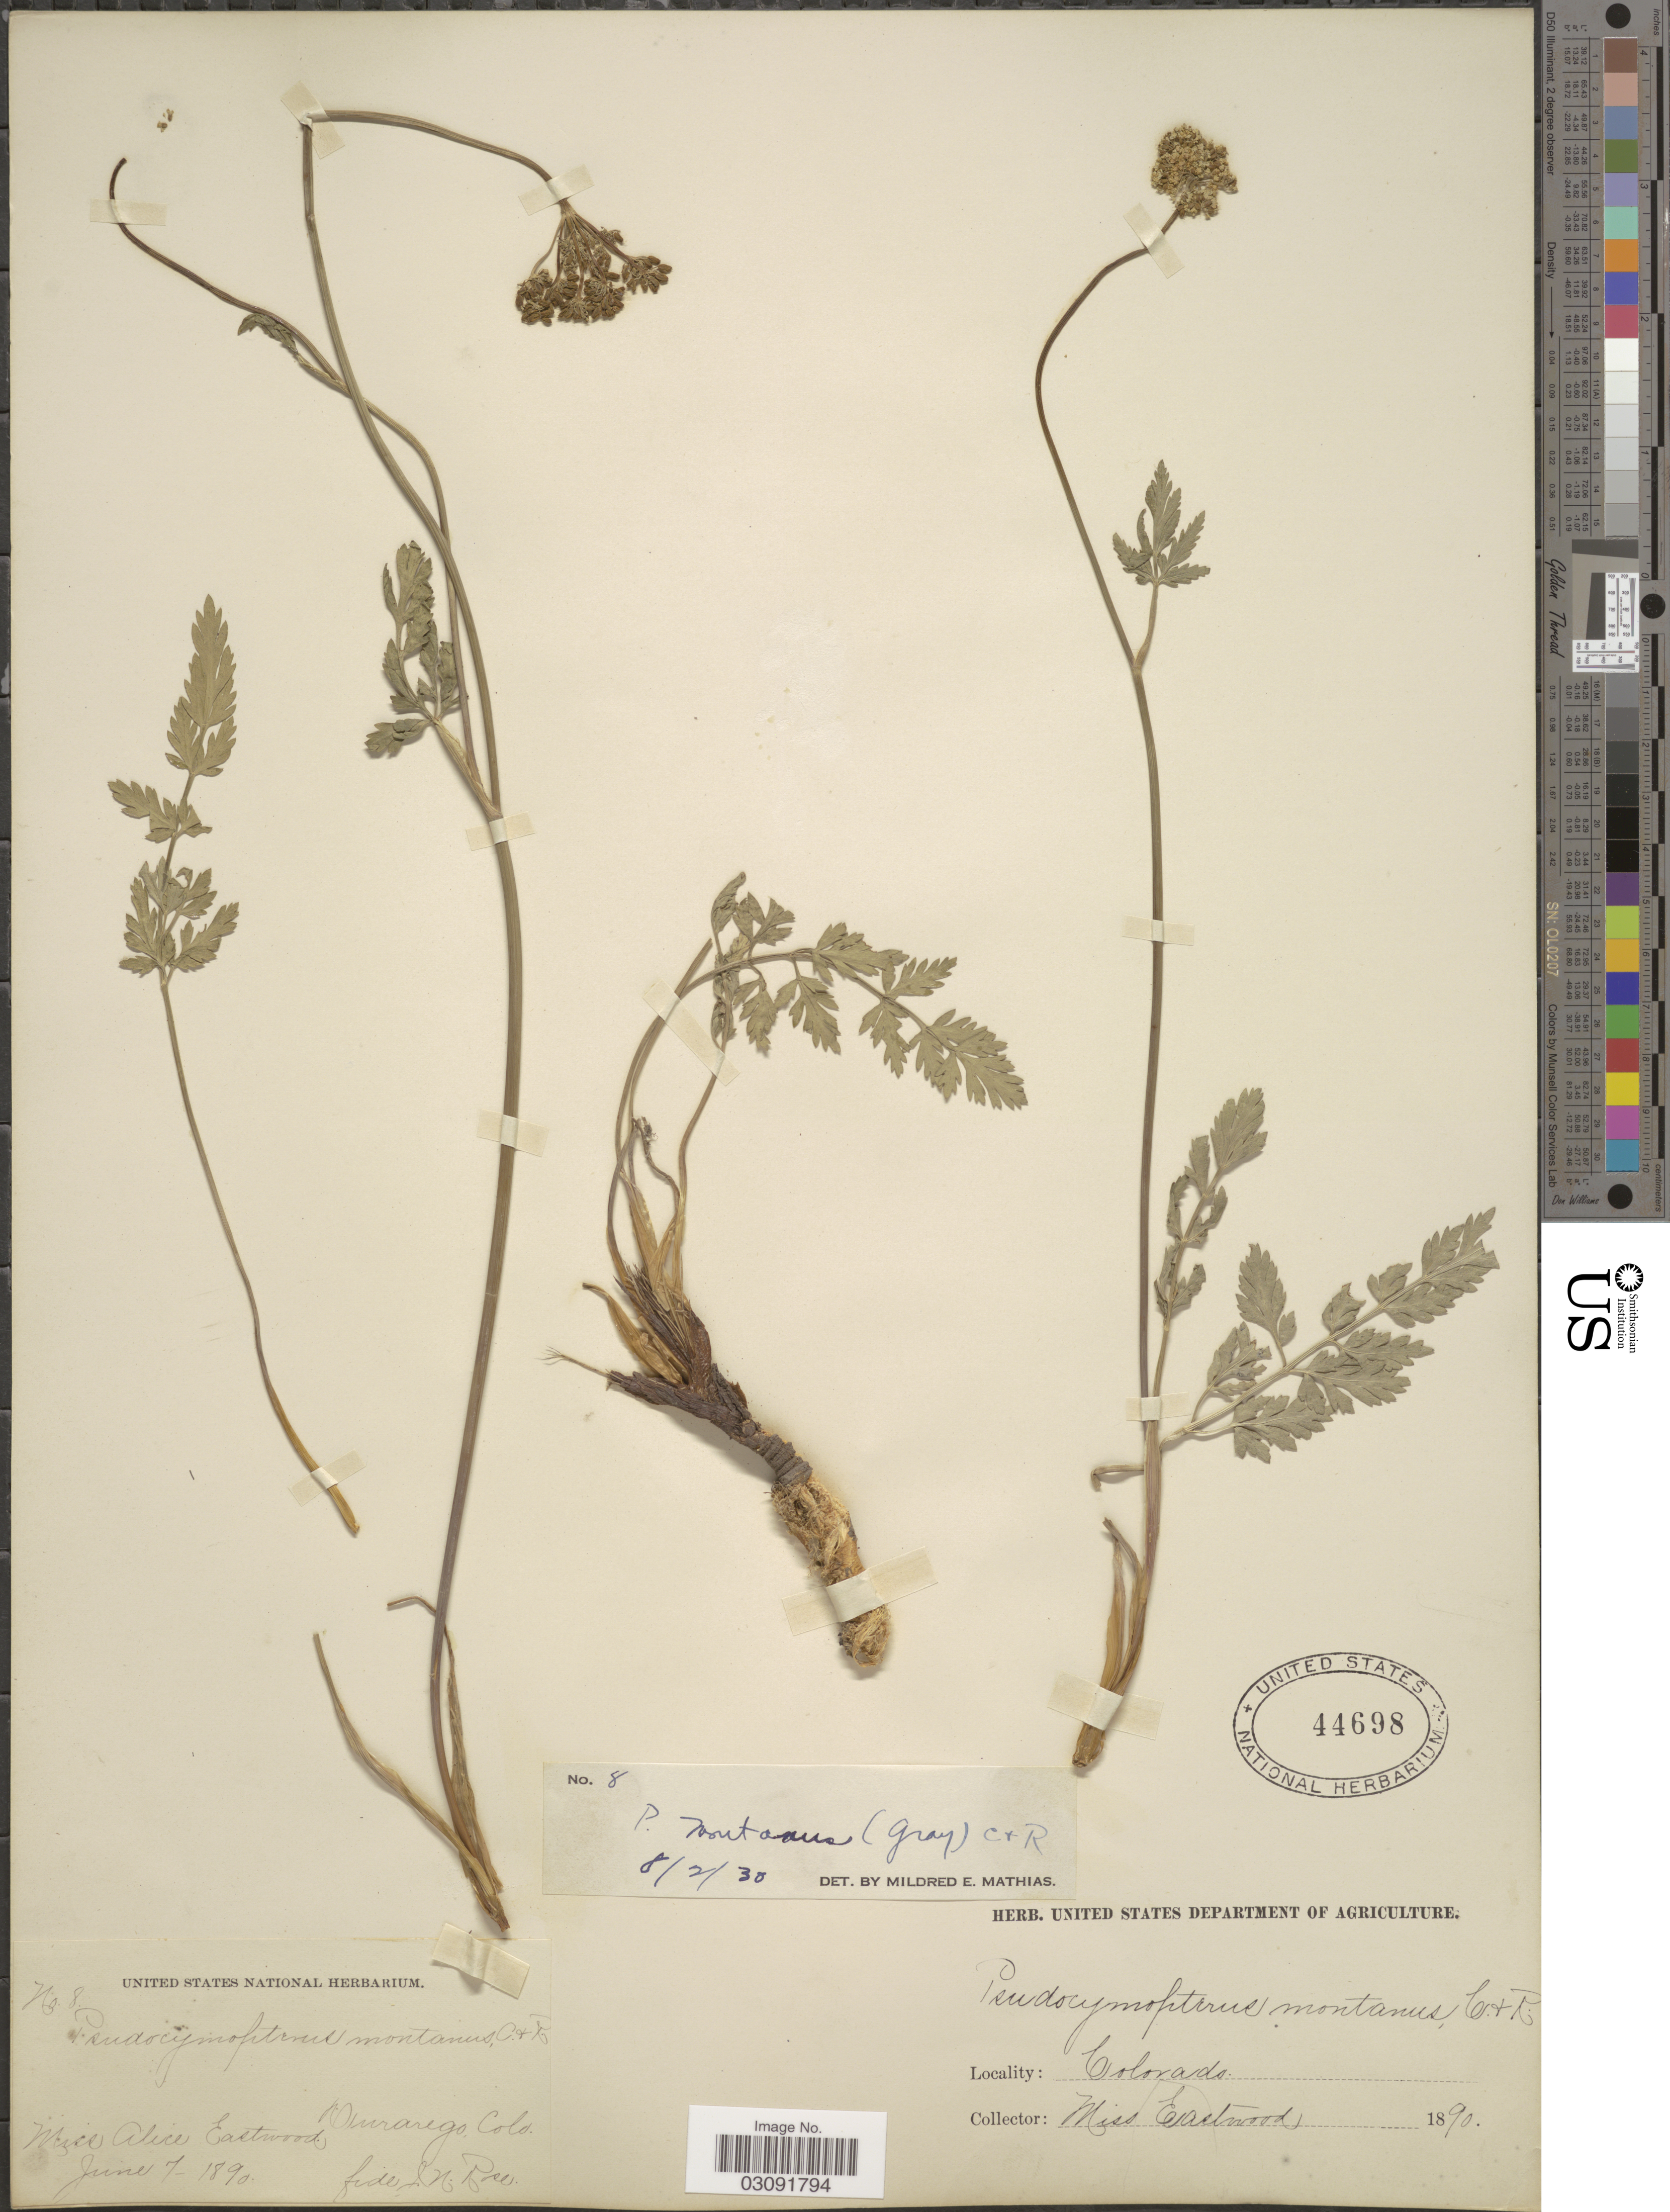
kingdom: Plantae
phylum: Tracheophyta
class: Magnoliopsida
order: Apiales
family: Apiaceae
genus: Pseudocymopterus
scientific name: Pseudocymopterus montanus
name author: (A. Gray) J.M. Coult. & Rose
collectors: A. Eastwood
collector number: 8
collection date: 1890-06-07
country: United States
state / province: Colorado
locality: Durango.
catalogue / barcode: US 44698